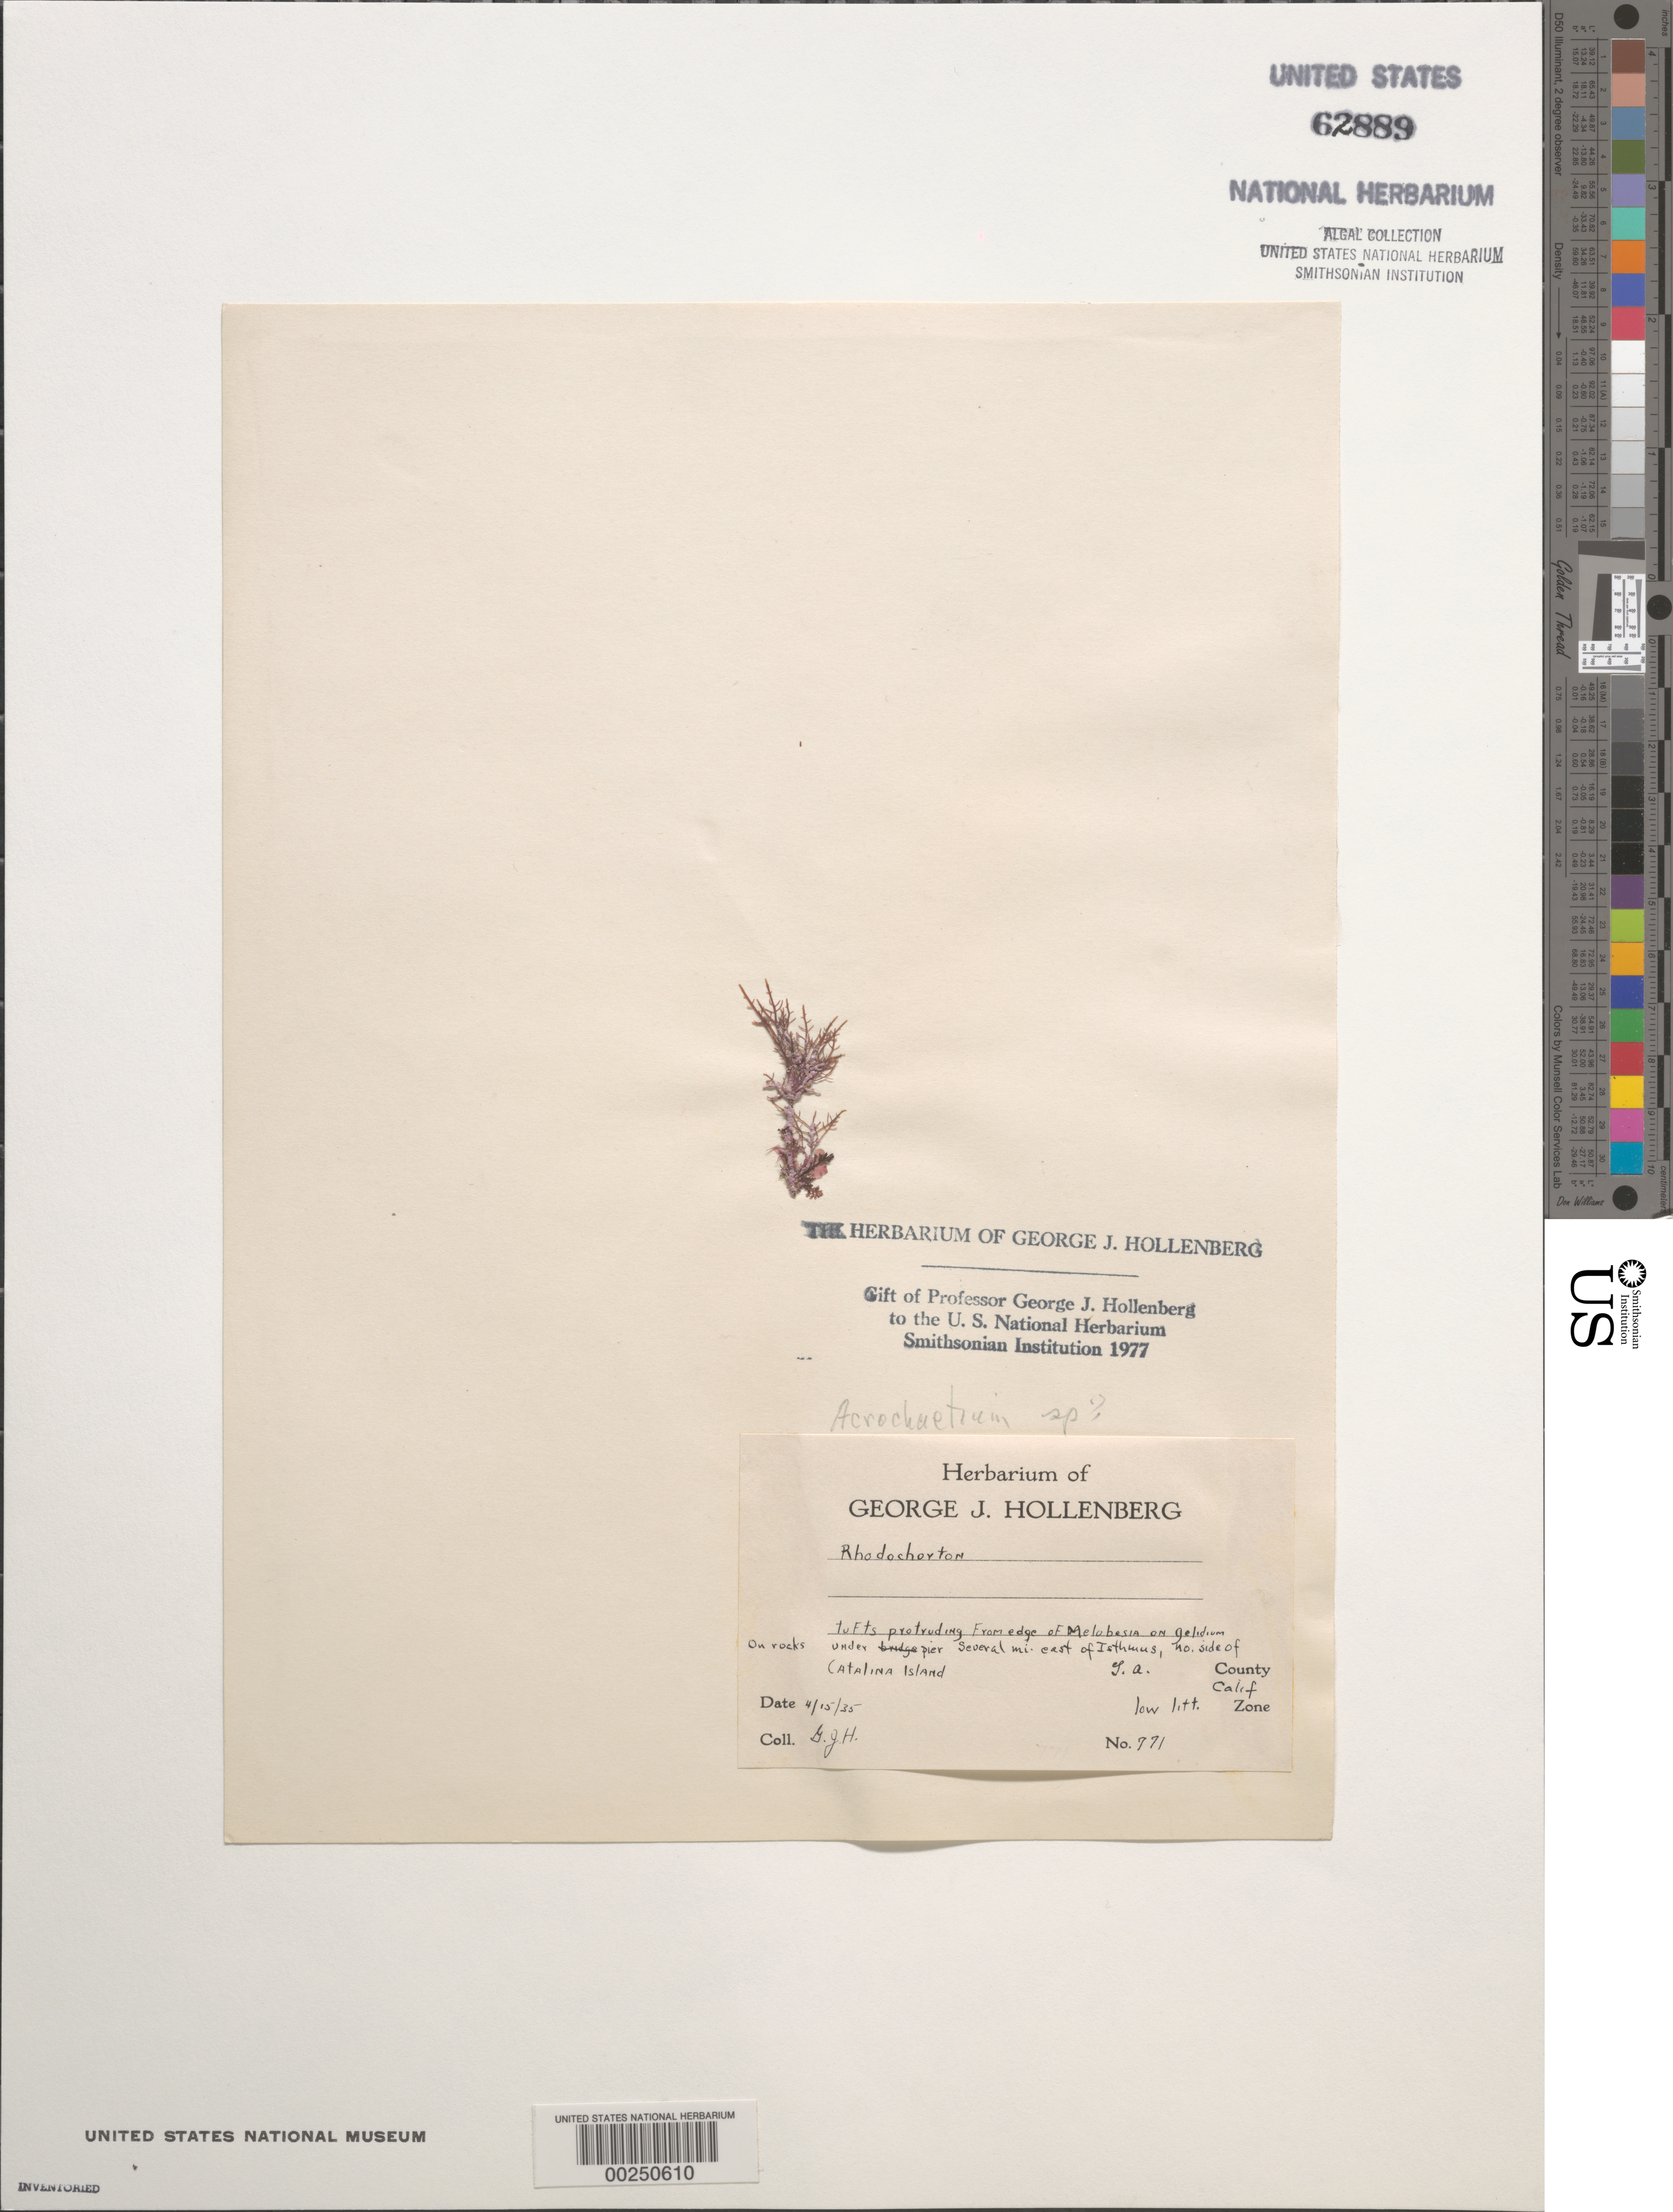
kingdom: Plantae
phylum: Rhodophyta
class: Florideophyceae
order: Acrochaetiales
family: Acrochaetiaceae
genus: Acrochaetium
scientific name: Acrochaetium sp.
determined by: Hollenberg, George J.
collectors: G. Hollenberg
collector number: GJH 771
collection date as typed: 15 Apr 1935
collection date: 1935-04-15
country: United States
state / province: California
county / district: Los Angeles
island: Santa Catalina Island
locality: Several miles east of Isthmus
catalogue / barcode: US 62889